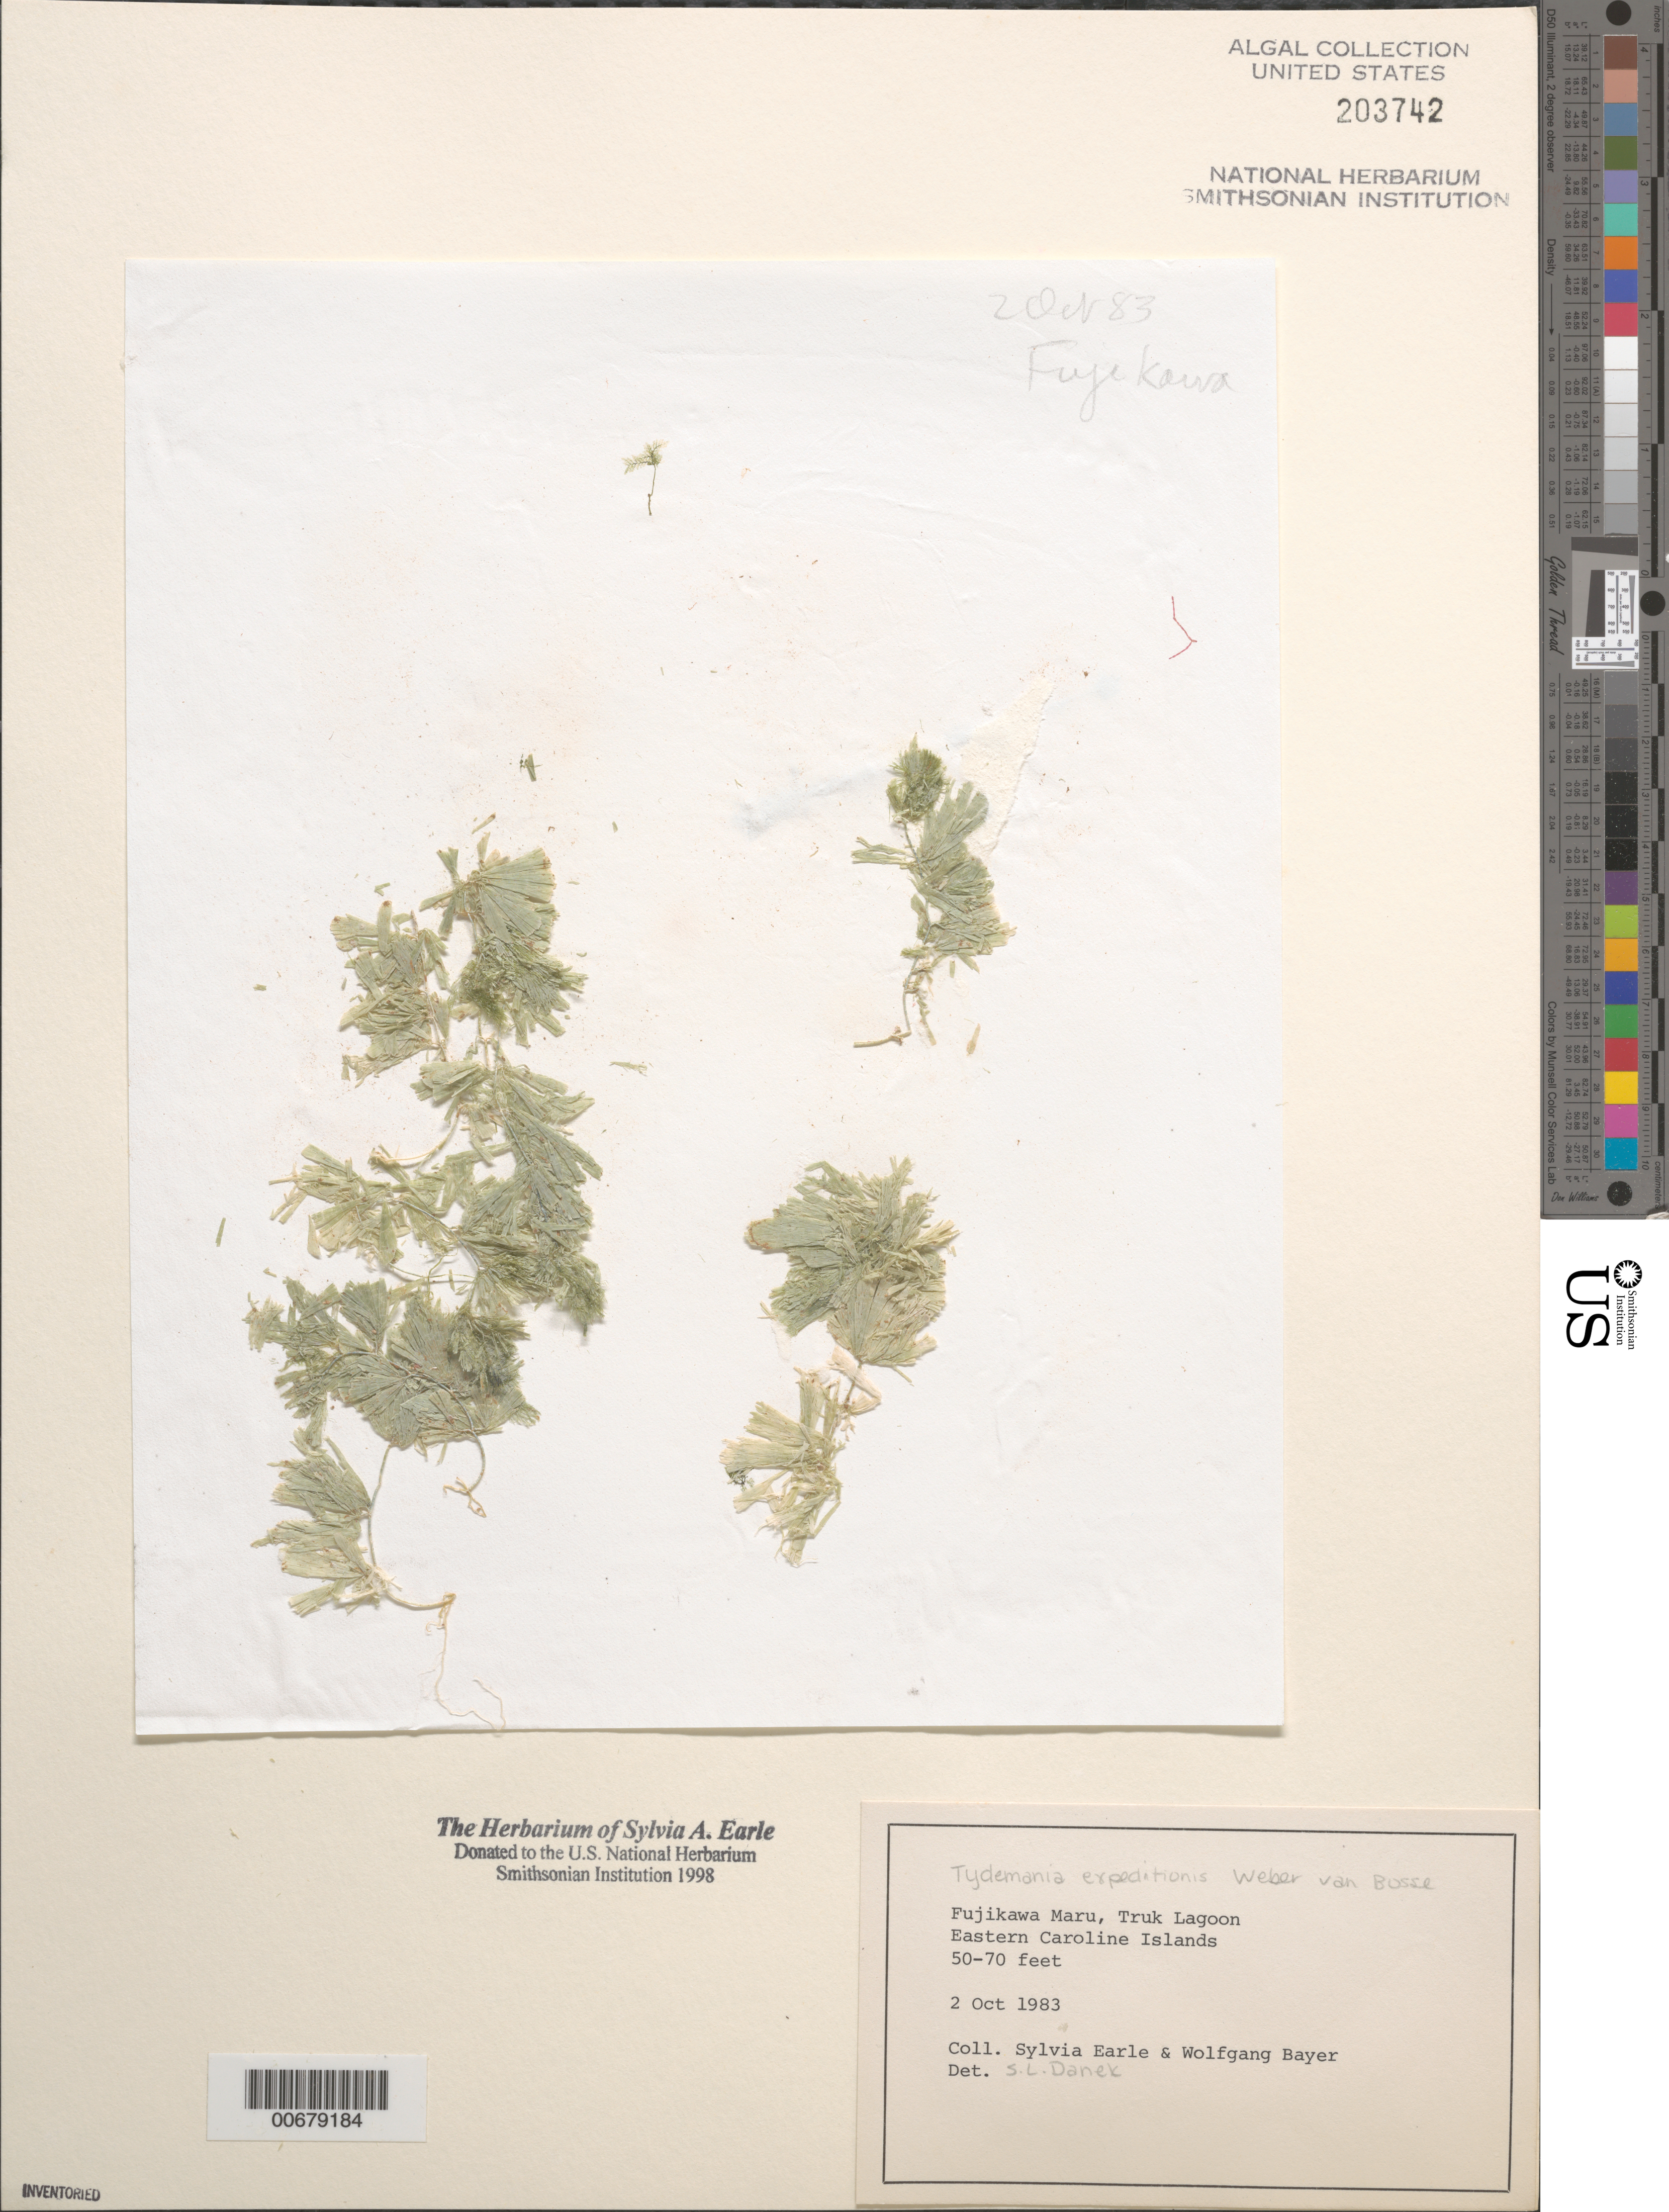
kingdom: Plantae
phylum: Chlorophyta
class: Ulvophyceae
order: Bryopsidales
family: Udoteaceae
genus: Tydemania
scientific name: Tydemania expeditionis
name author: Weber Bosse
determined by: Danek, S. L.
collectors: S. A. Earle & W. Bayer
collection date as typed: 02 Oct 1983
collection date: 1983-10-02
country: Micronesia, Federated States of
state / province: Truk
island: Truk (Chuuk) Is.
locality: Fujikawa Maru, Chuuk Lagoon [Truk Lagoon]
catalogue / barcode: US 203742